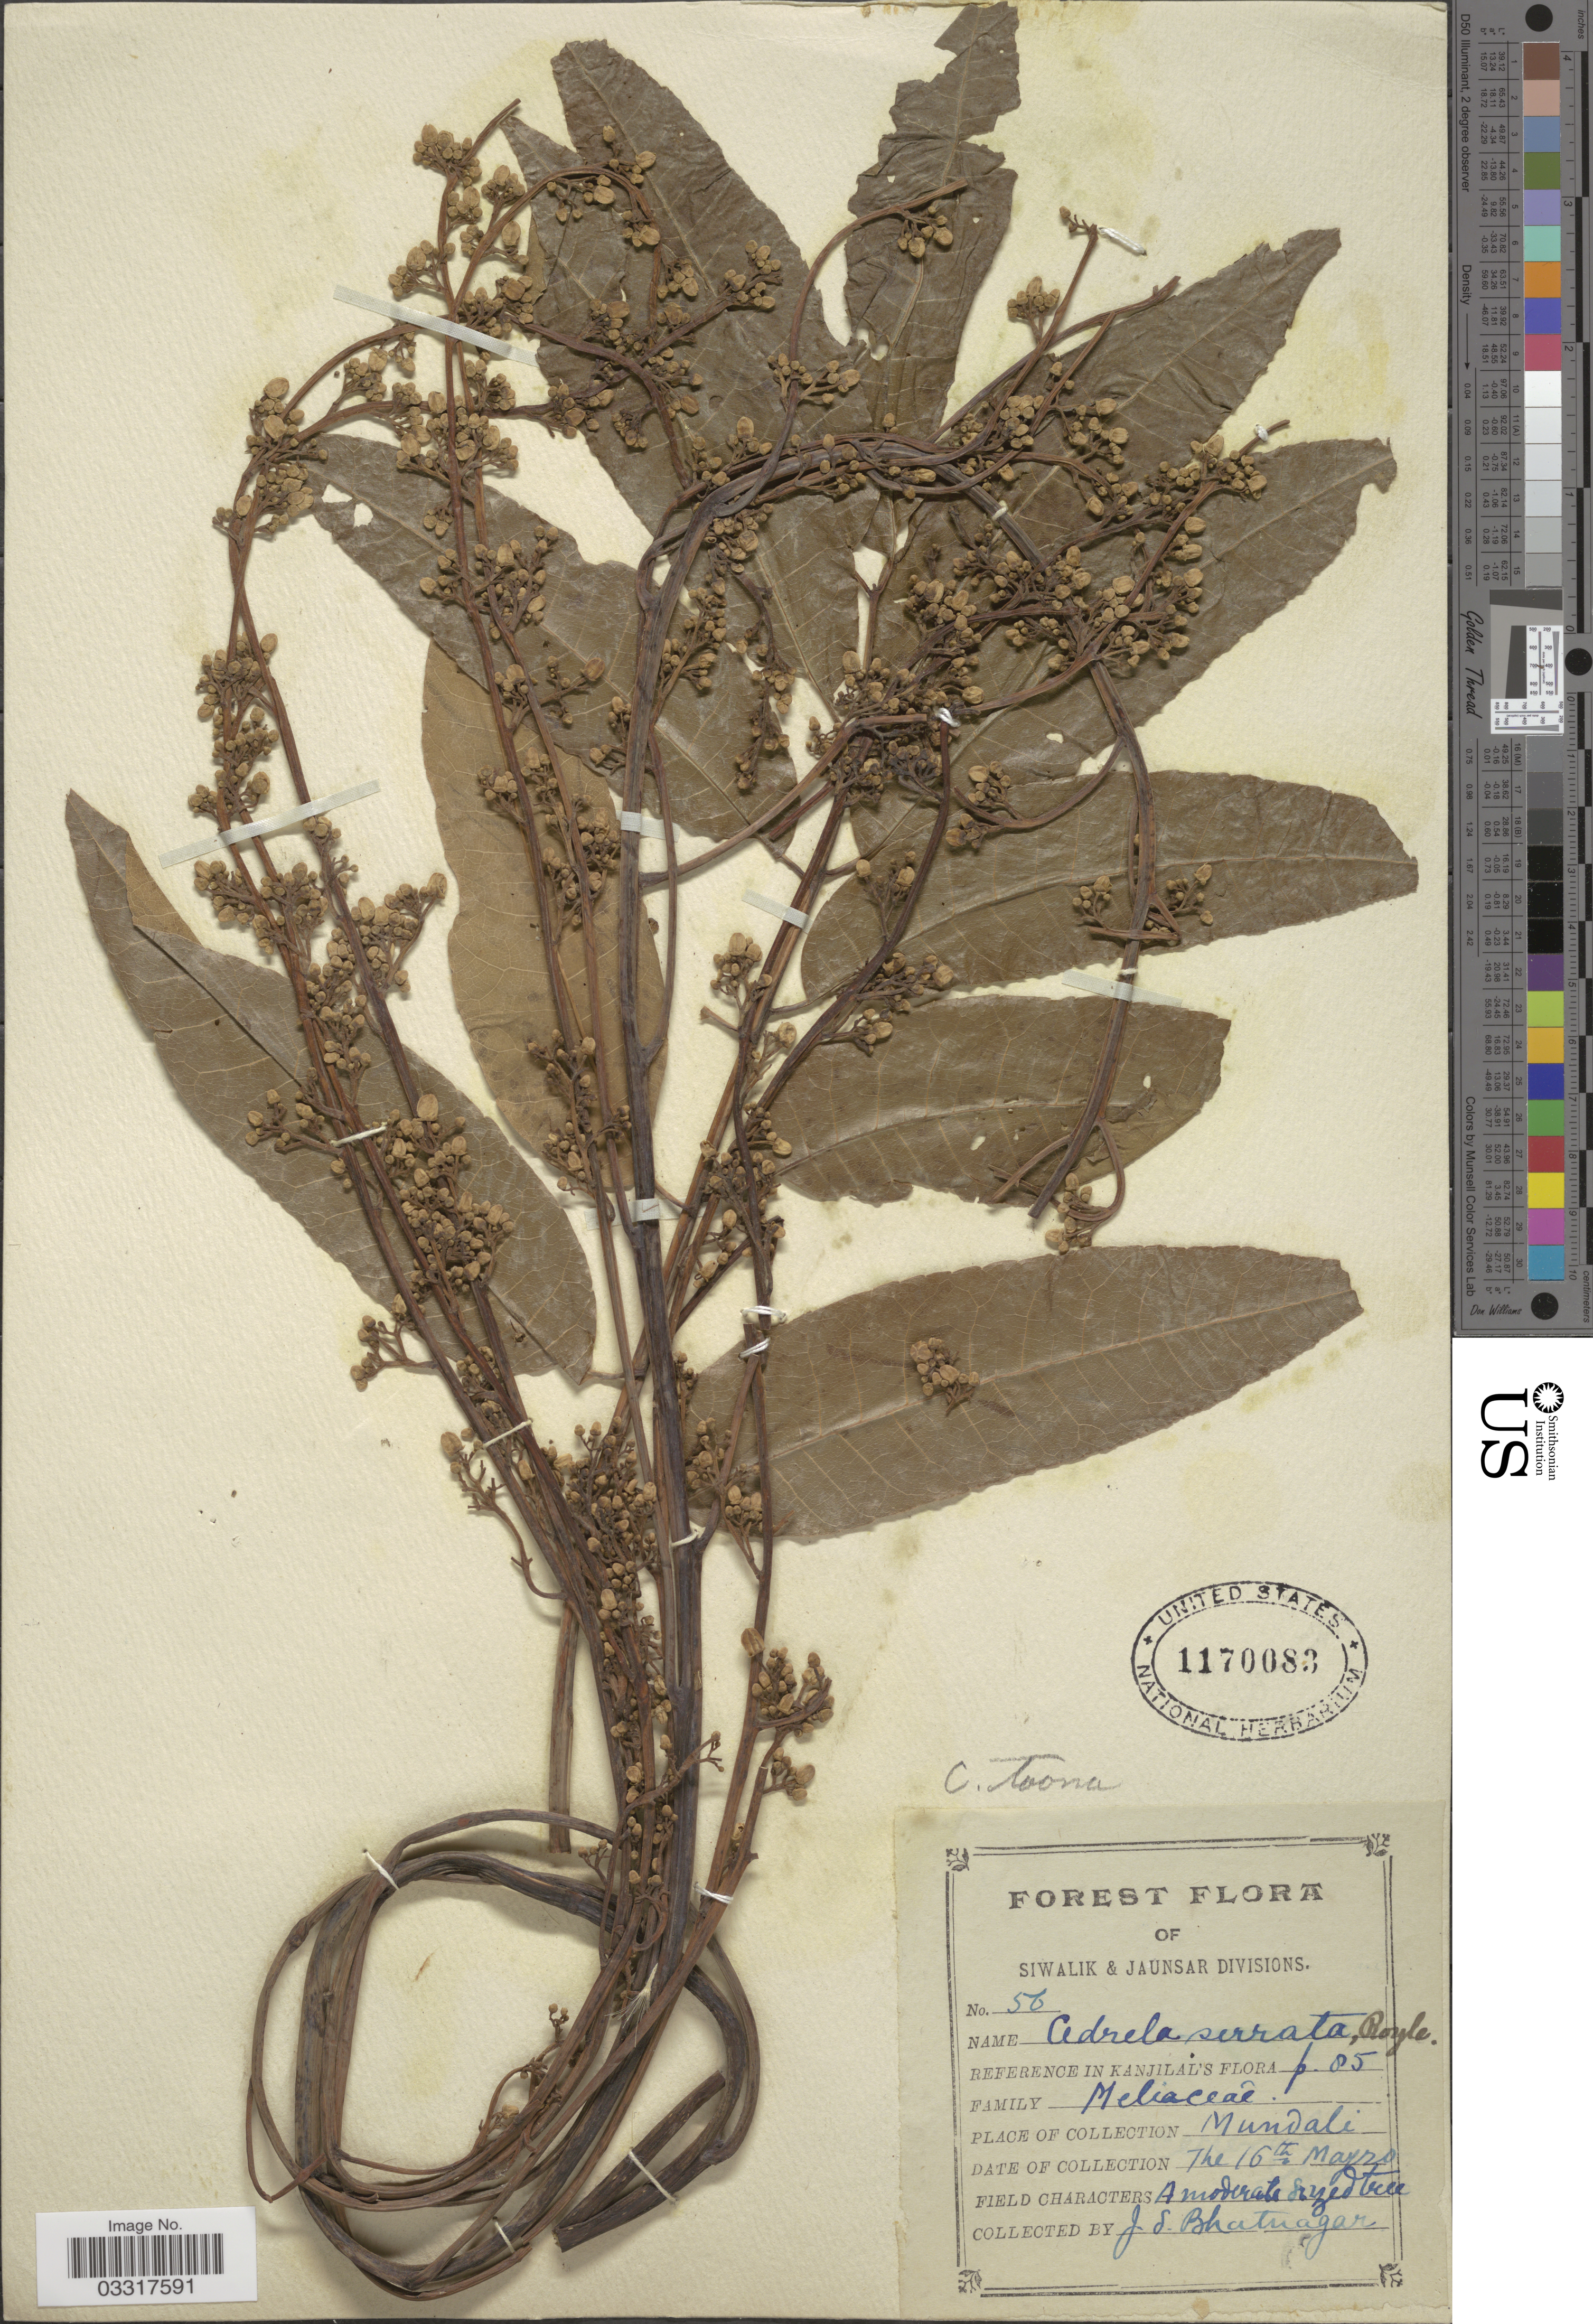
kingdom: Plantae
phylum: Tracheophyta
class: Magnoliopsida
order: Sapindales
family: Meliaceae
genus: Toona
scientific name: Toona sinensis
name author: (A. Juss.) M. Roem.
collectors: J. Bhatuagar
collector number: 56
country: India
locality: Siwalik & Jaunsar Divisions, Mundali.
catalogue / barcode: US 1170083